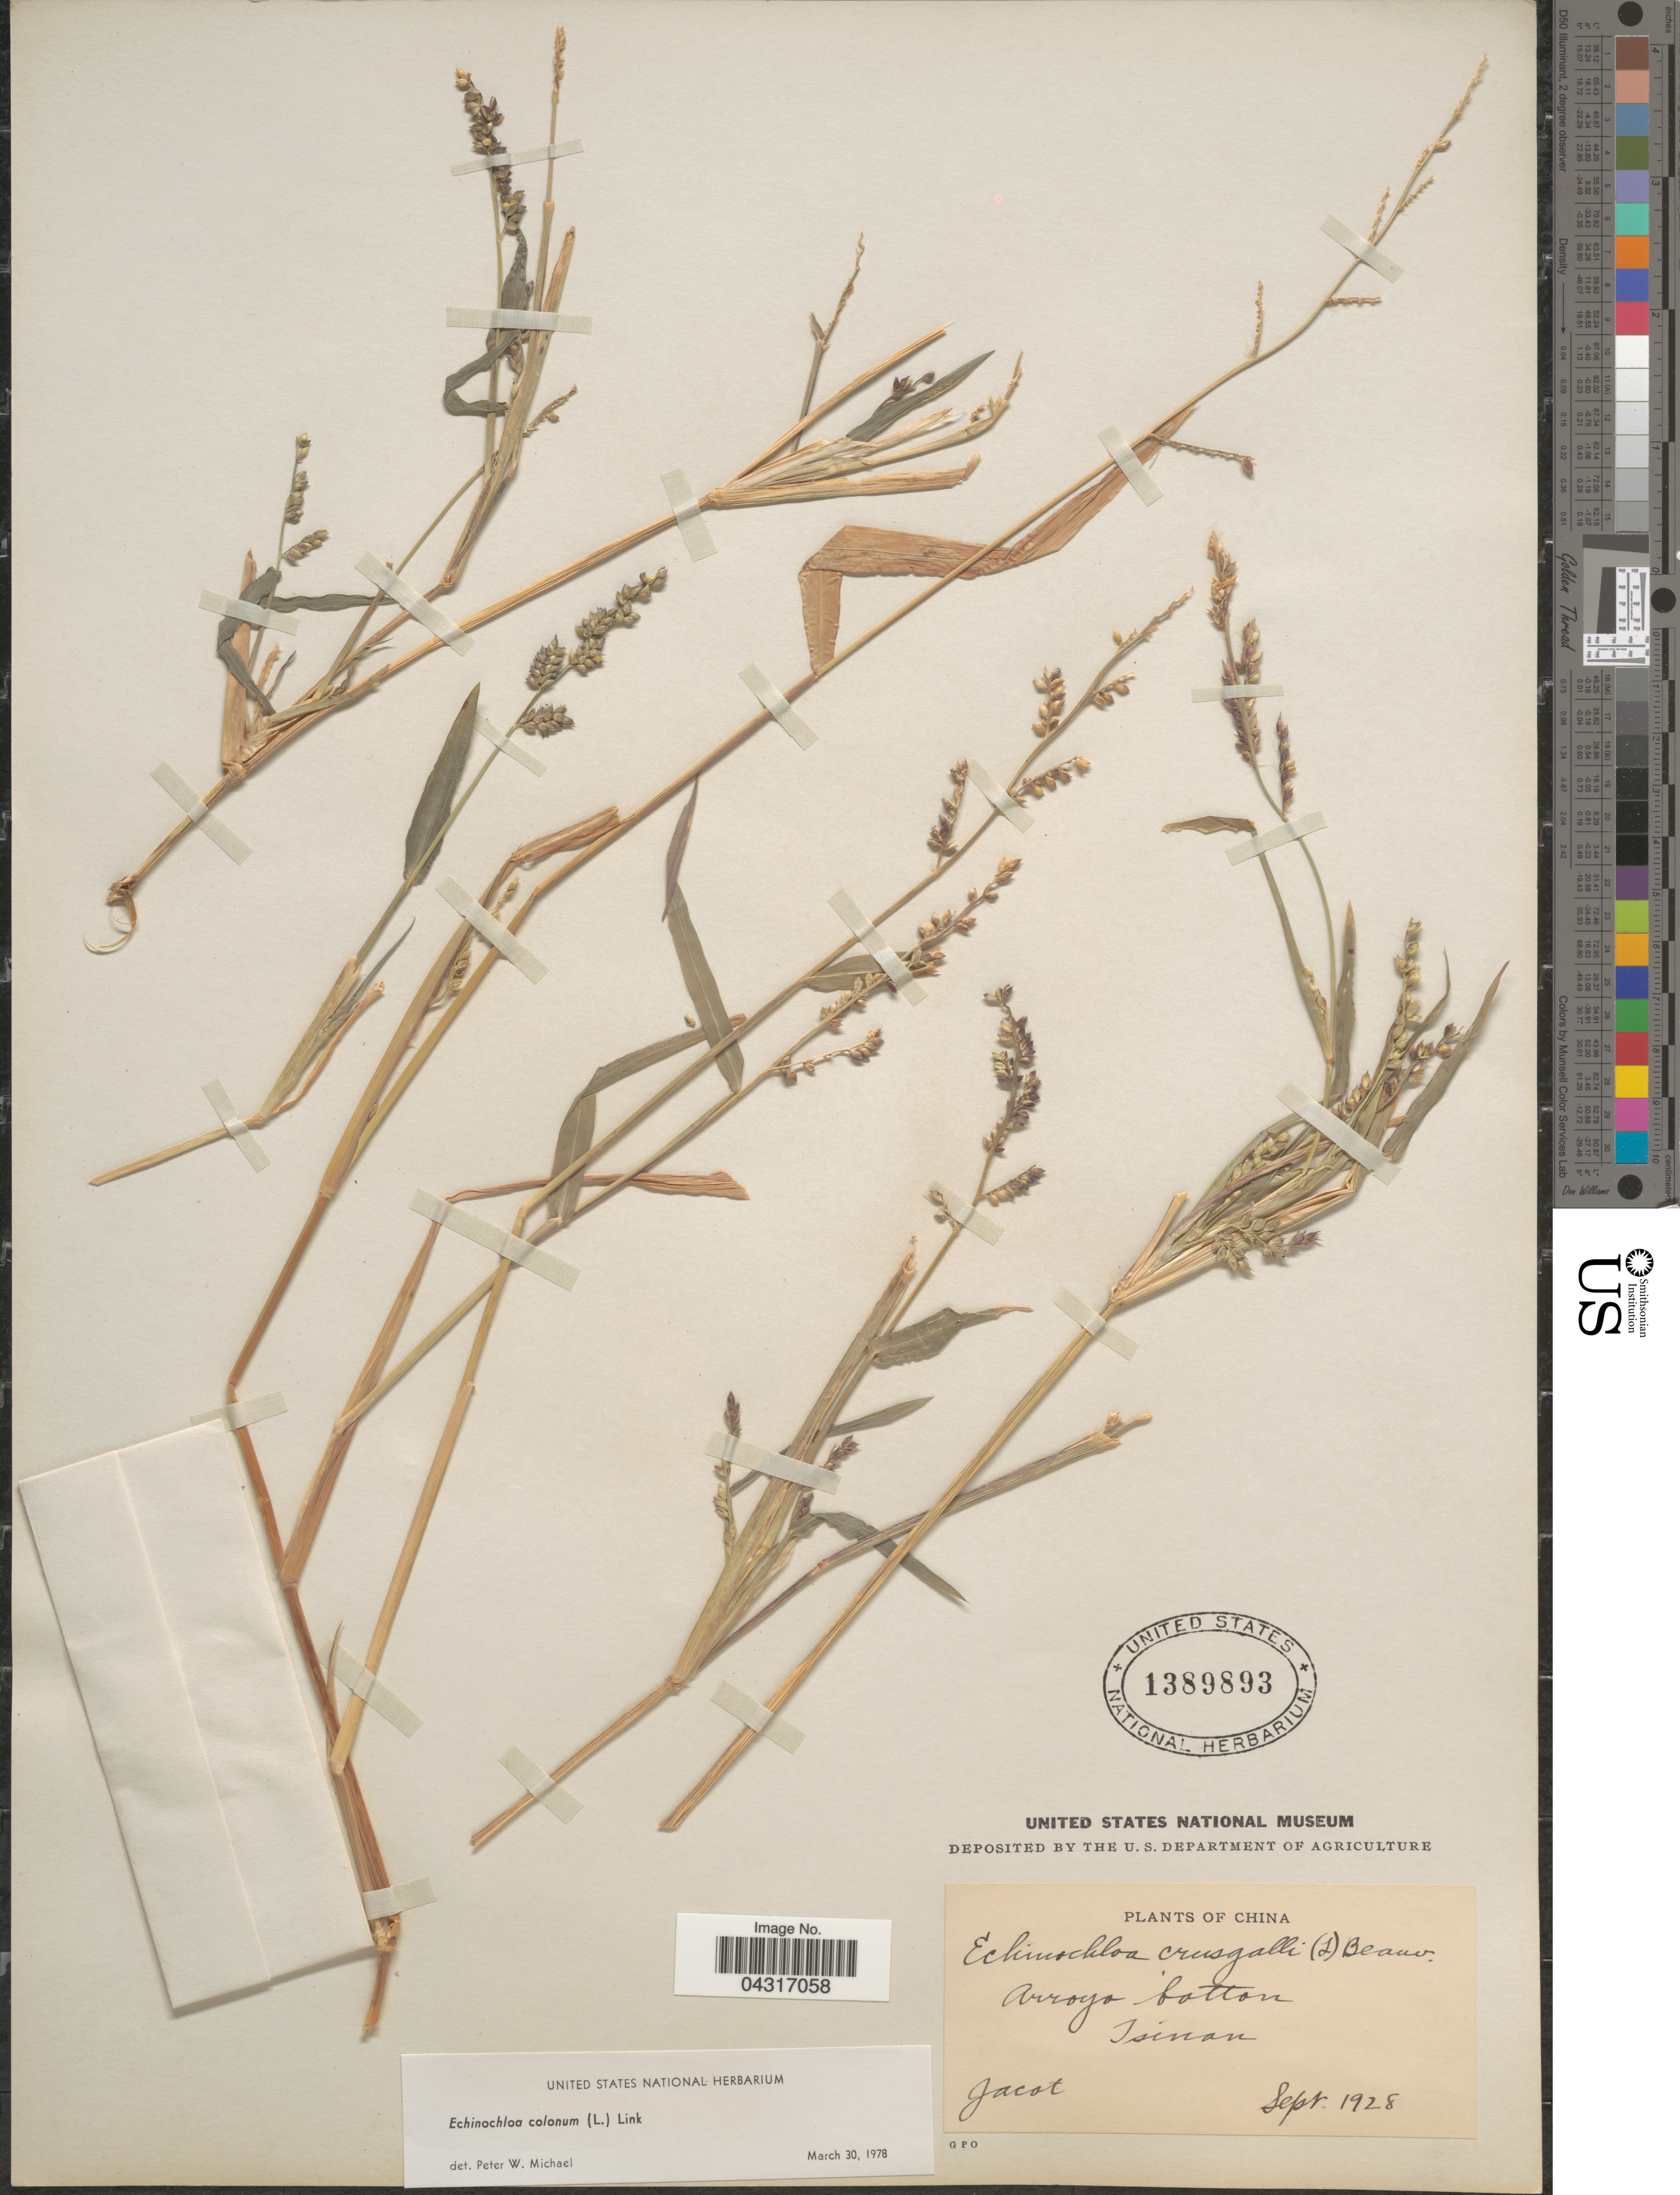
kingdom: Plantae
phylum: Tracheophyta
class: Liliopsida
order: Poales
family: Poaceae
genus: Echinochloa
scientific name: Echinochloa colona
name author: (L.) Link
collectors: Jacot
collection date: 1928-09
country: China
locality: Arroyo bottom. Tsinan.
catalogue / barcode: US 1389893